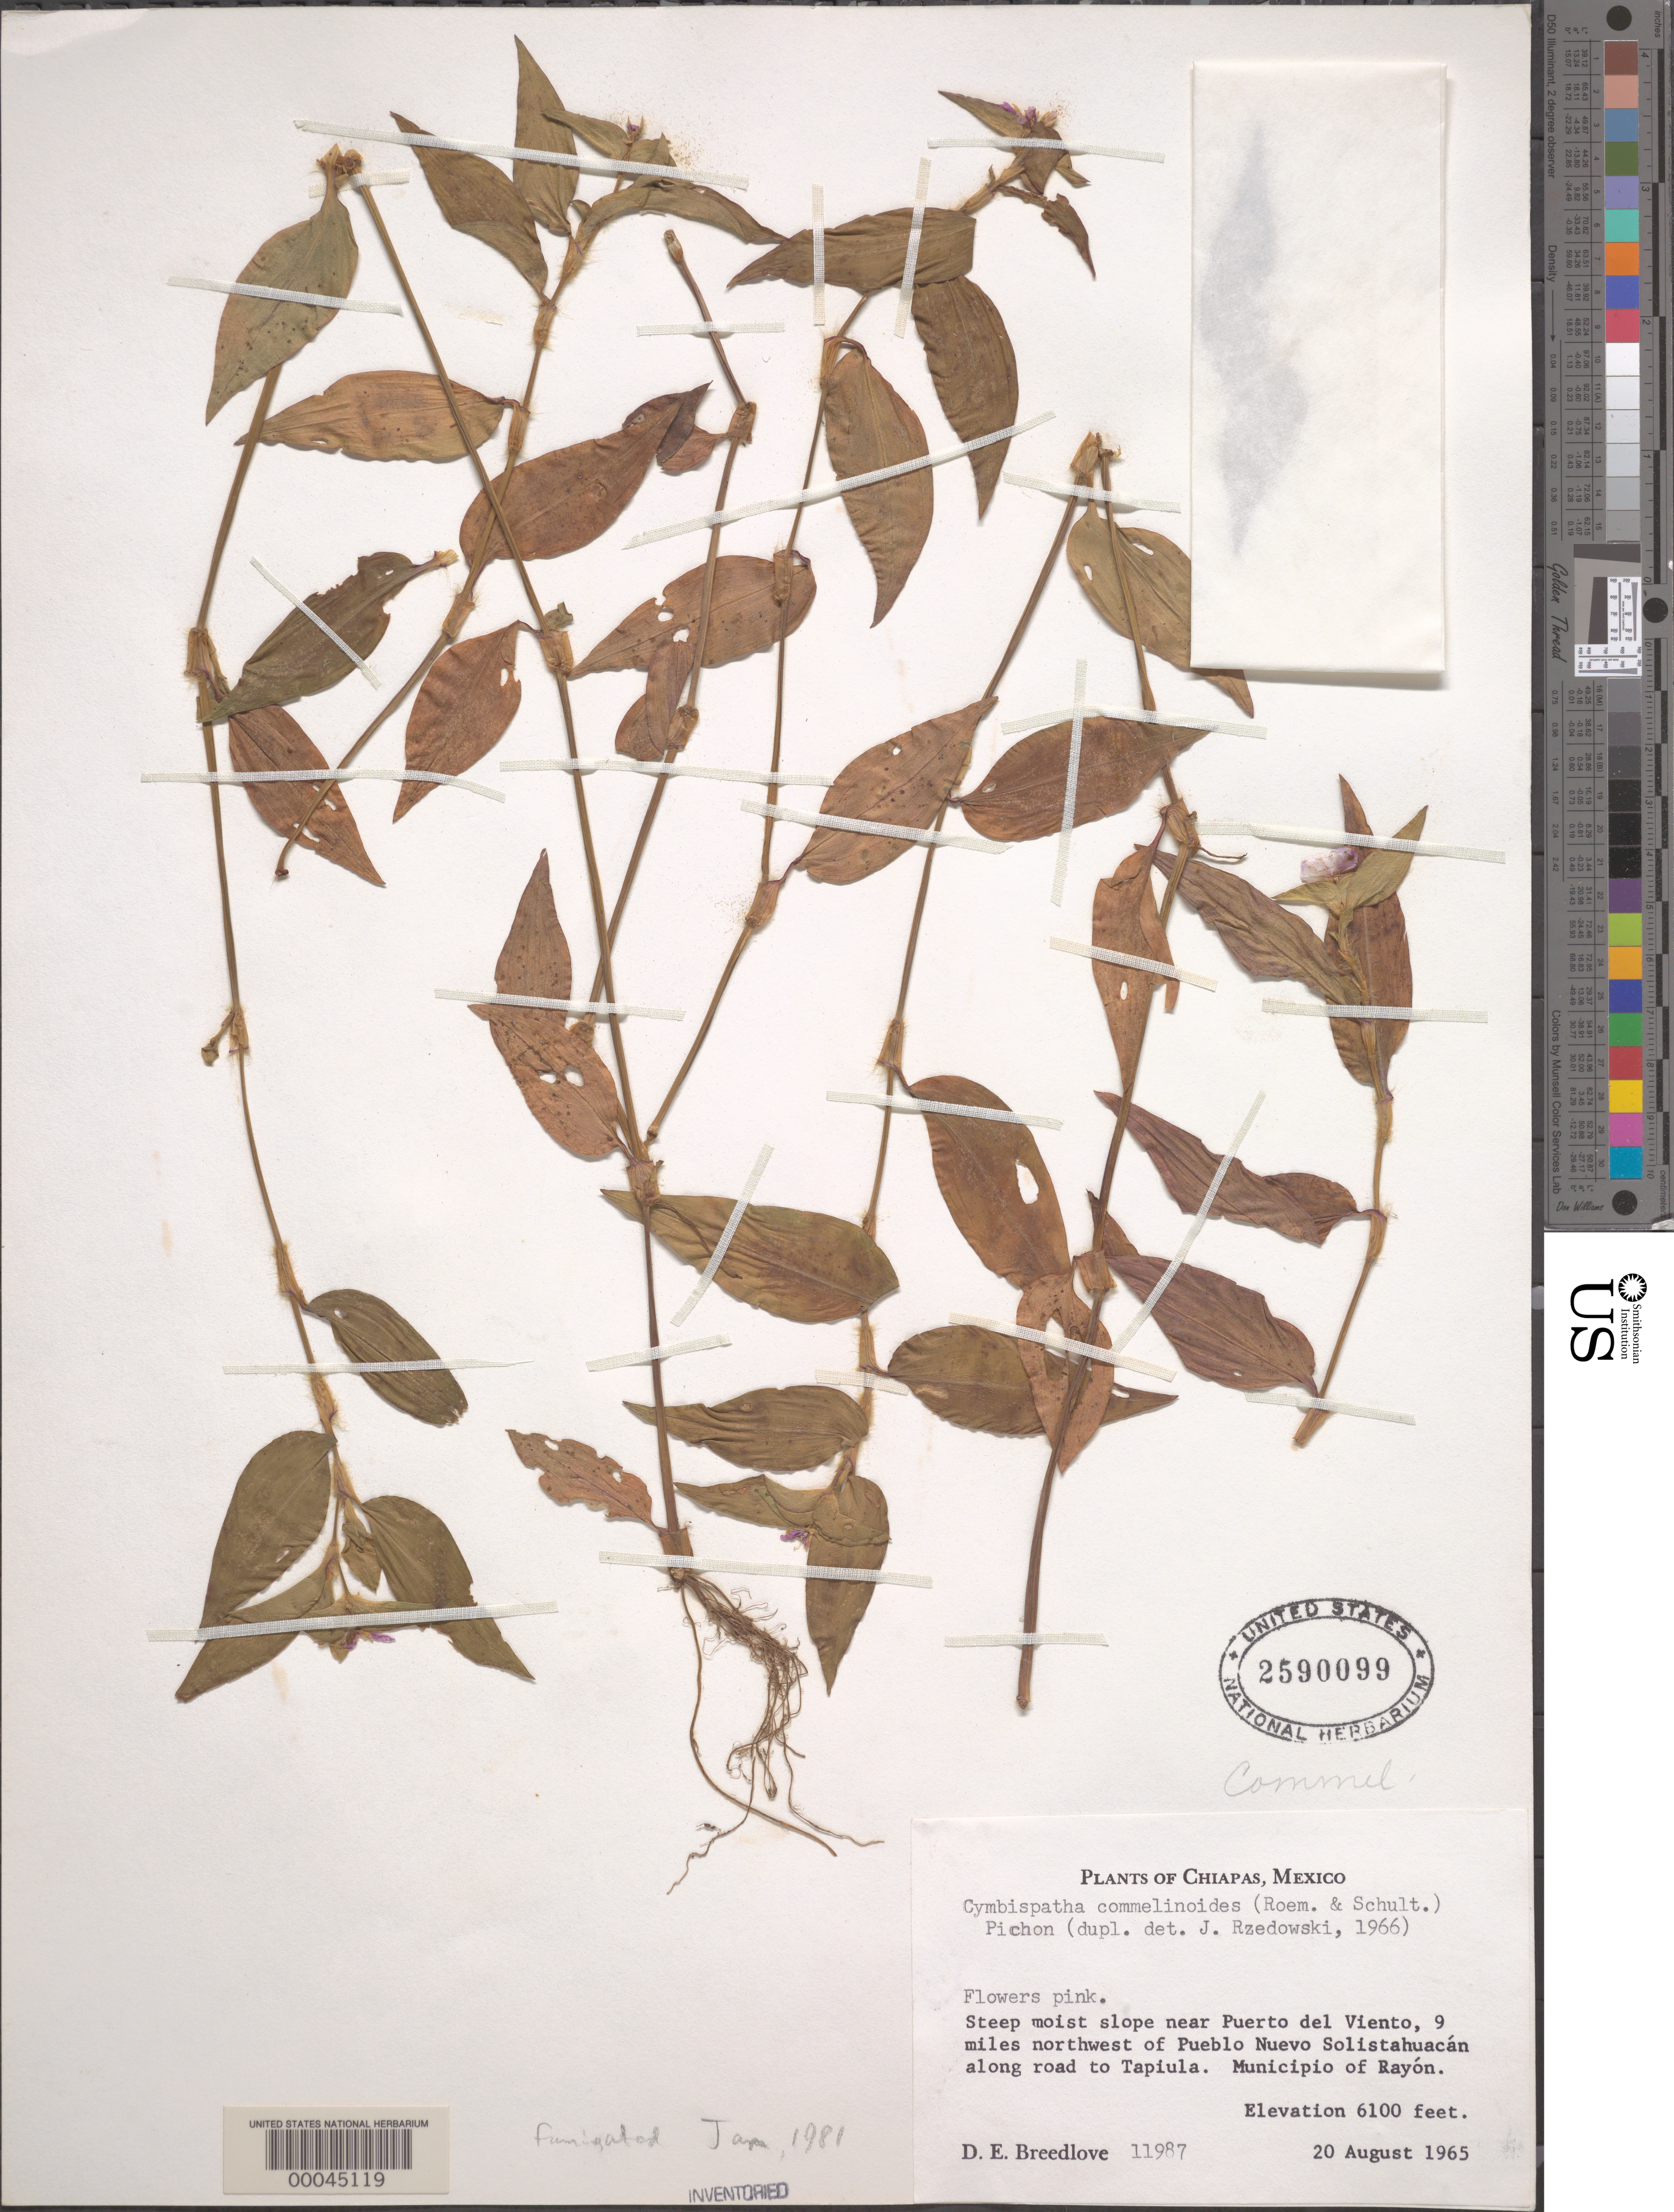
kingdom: Plantae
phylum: Tracheophyta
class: Liliopsida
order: Commelinales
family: Commelinaceae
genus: Tradescantia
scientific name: Tradescantia commelinoides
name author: Schult. & Schult. f.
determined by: Rzedowski, J.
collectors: D. E. Breedlove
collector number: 11987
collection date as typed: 20 Aug 1965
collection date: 1965-08-20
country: Mexico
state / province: Chiapas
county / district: Rayón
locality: Near Puerto del Viento, NW of Pueblo Nuevo Solistahuacán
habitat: Steep, moist slope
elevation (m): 1861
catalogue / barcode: US 2590099